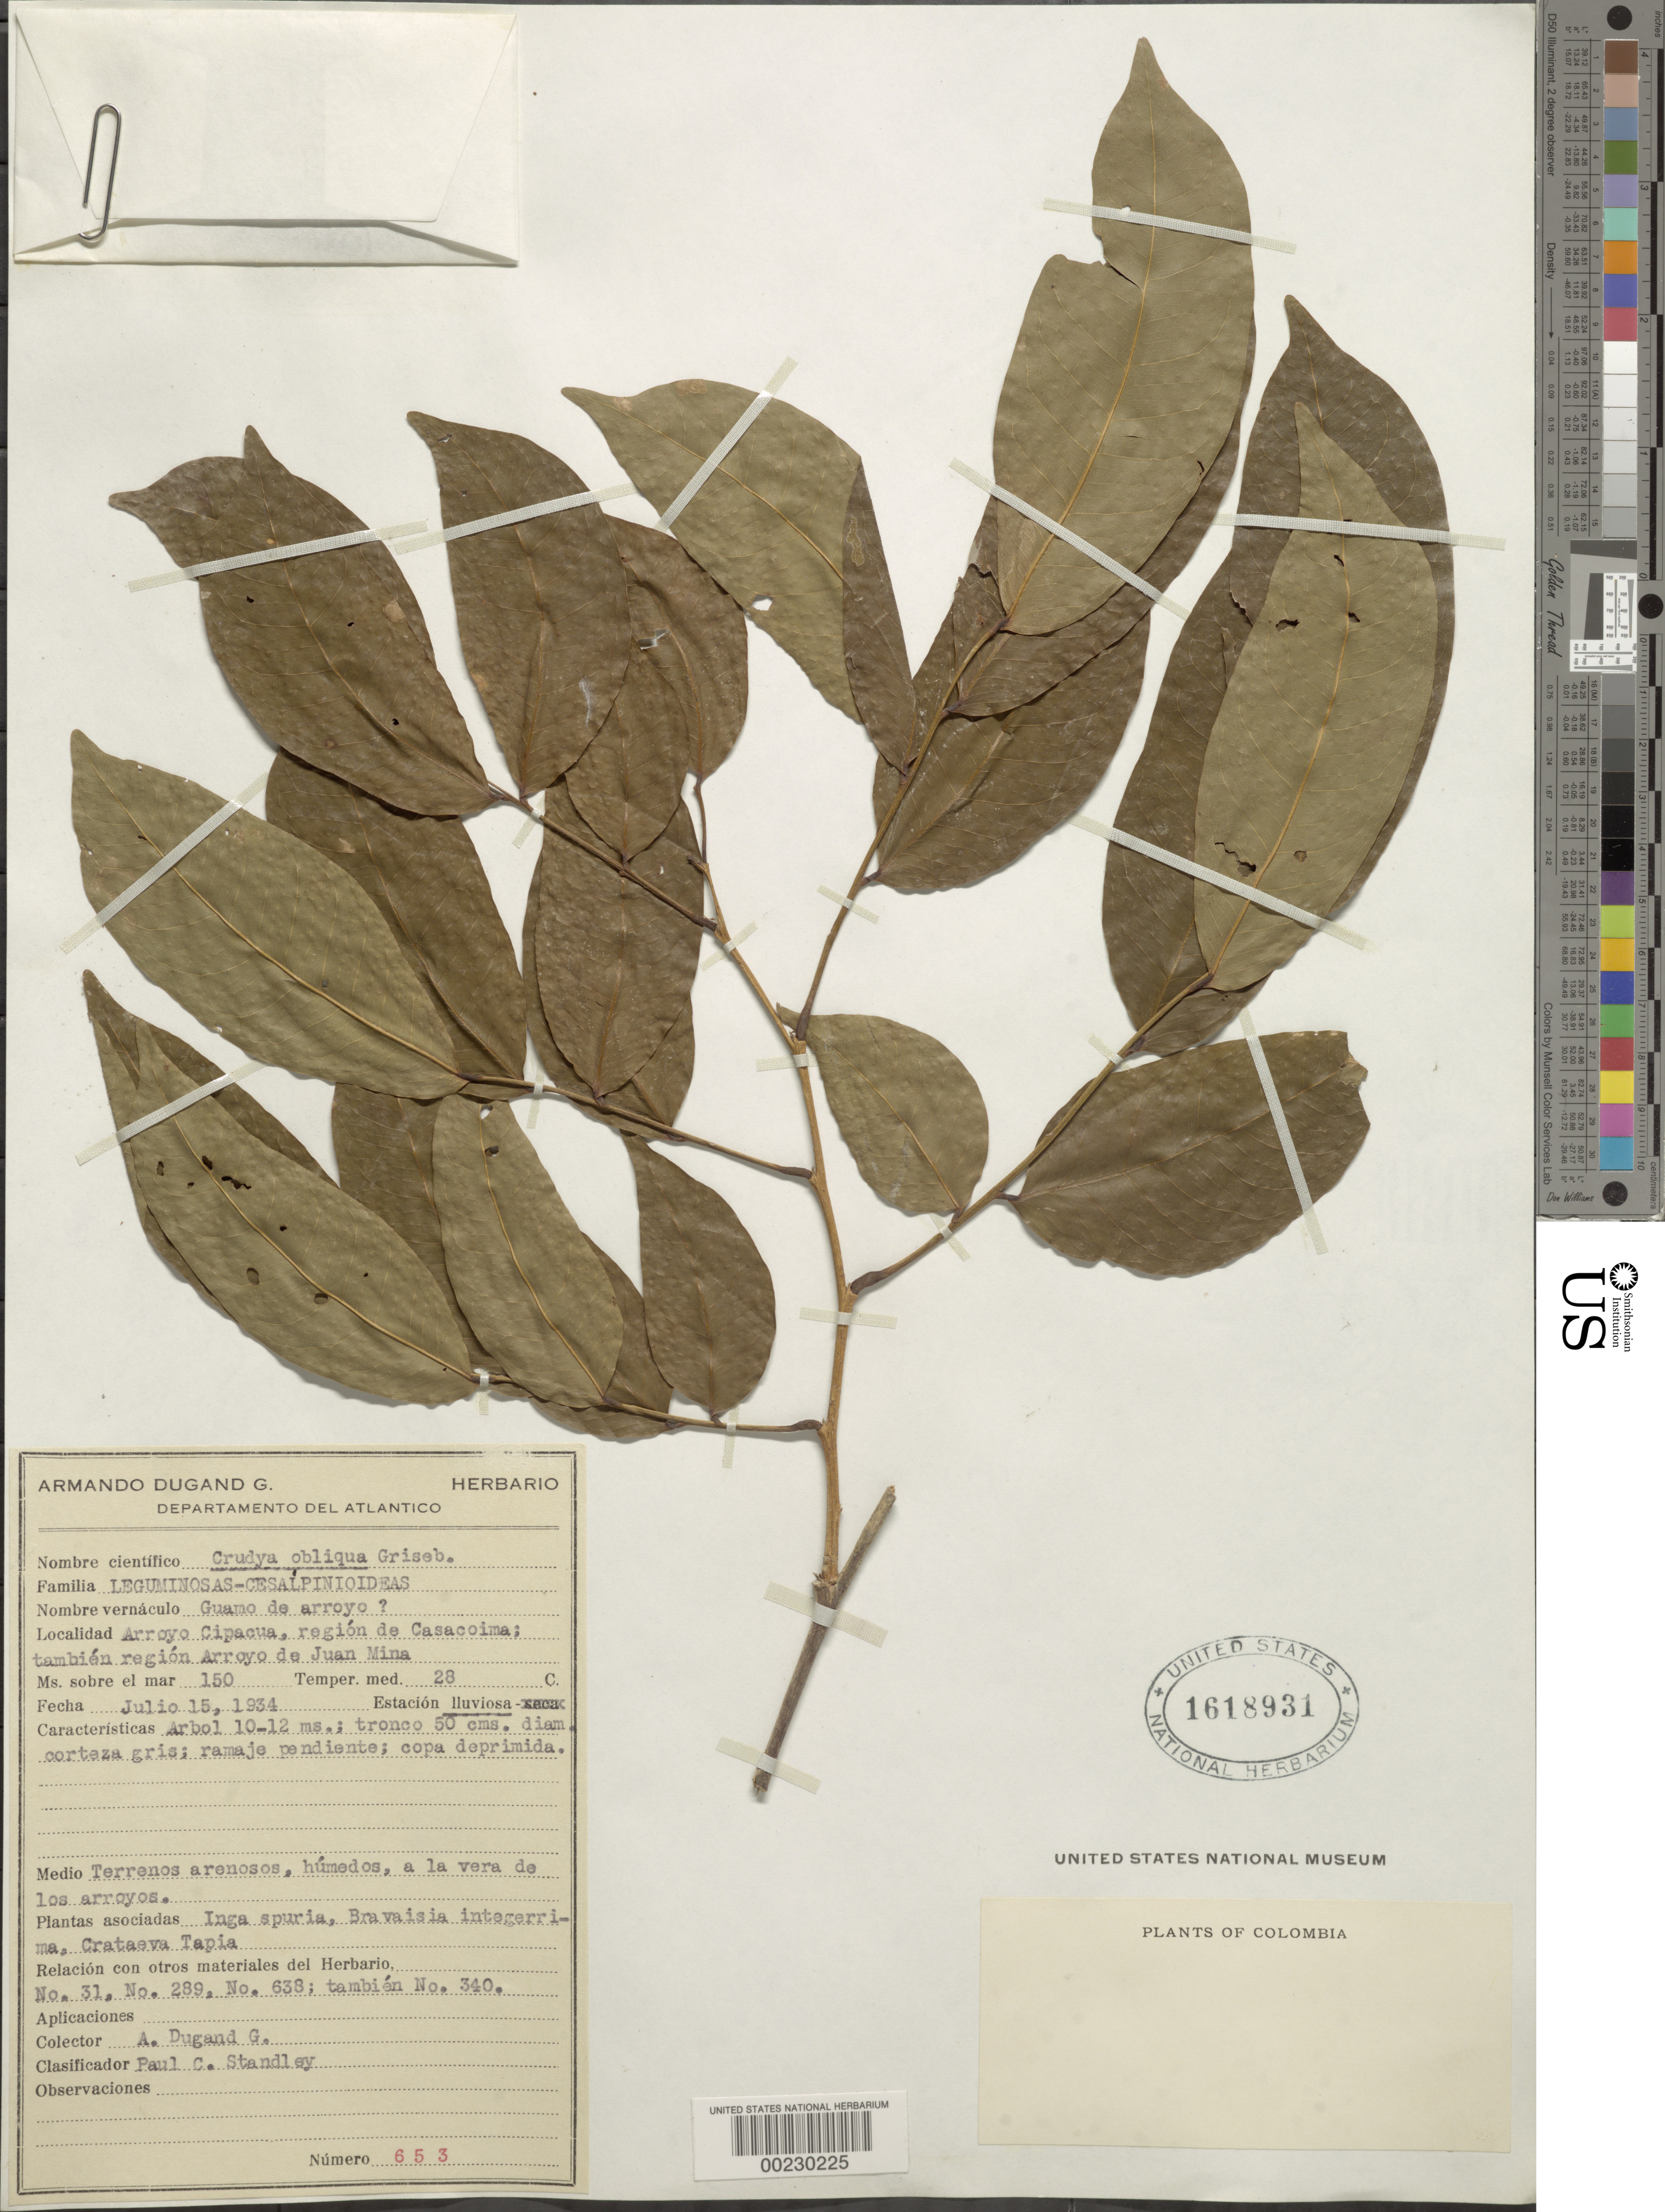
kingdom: Plantae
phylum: Tracheophyta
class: Magnoliopsida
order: Fabales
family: Fabaceae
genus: Crudia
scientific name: Crudia sp.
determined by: Strong, Mark T., (BOT), Smithsonian Institution - National Museum of Natural History (UNITED STATES)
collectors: A. Dugand G.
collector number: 653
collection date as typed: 15 Jul 1934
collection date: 1934-07-15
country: Colombia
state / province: Atlántico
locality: Arroyo Cipacua, region of Casacoima; also region Arroyo de Juan Mina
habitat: Sandy ground, wet, edge of arroyos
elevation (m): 40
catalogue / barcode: US 1618931